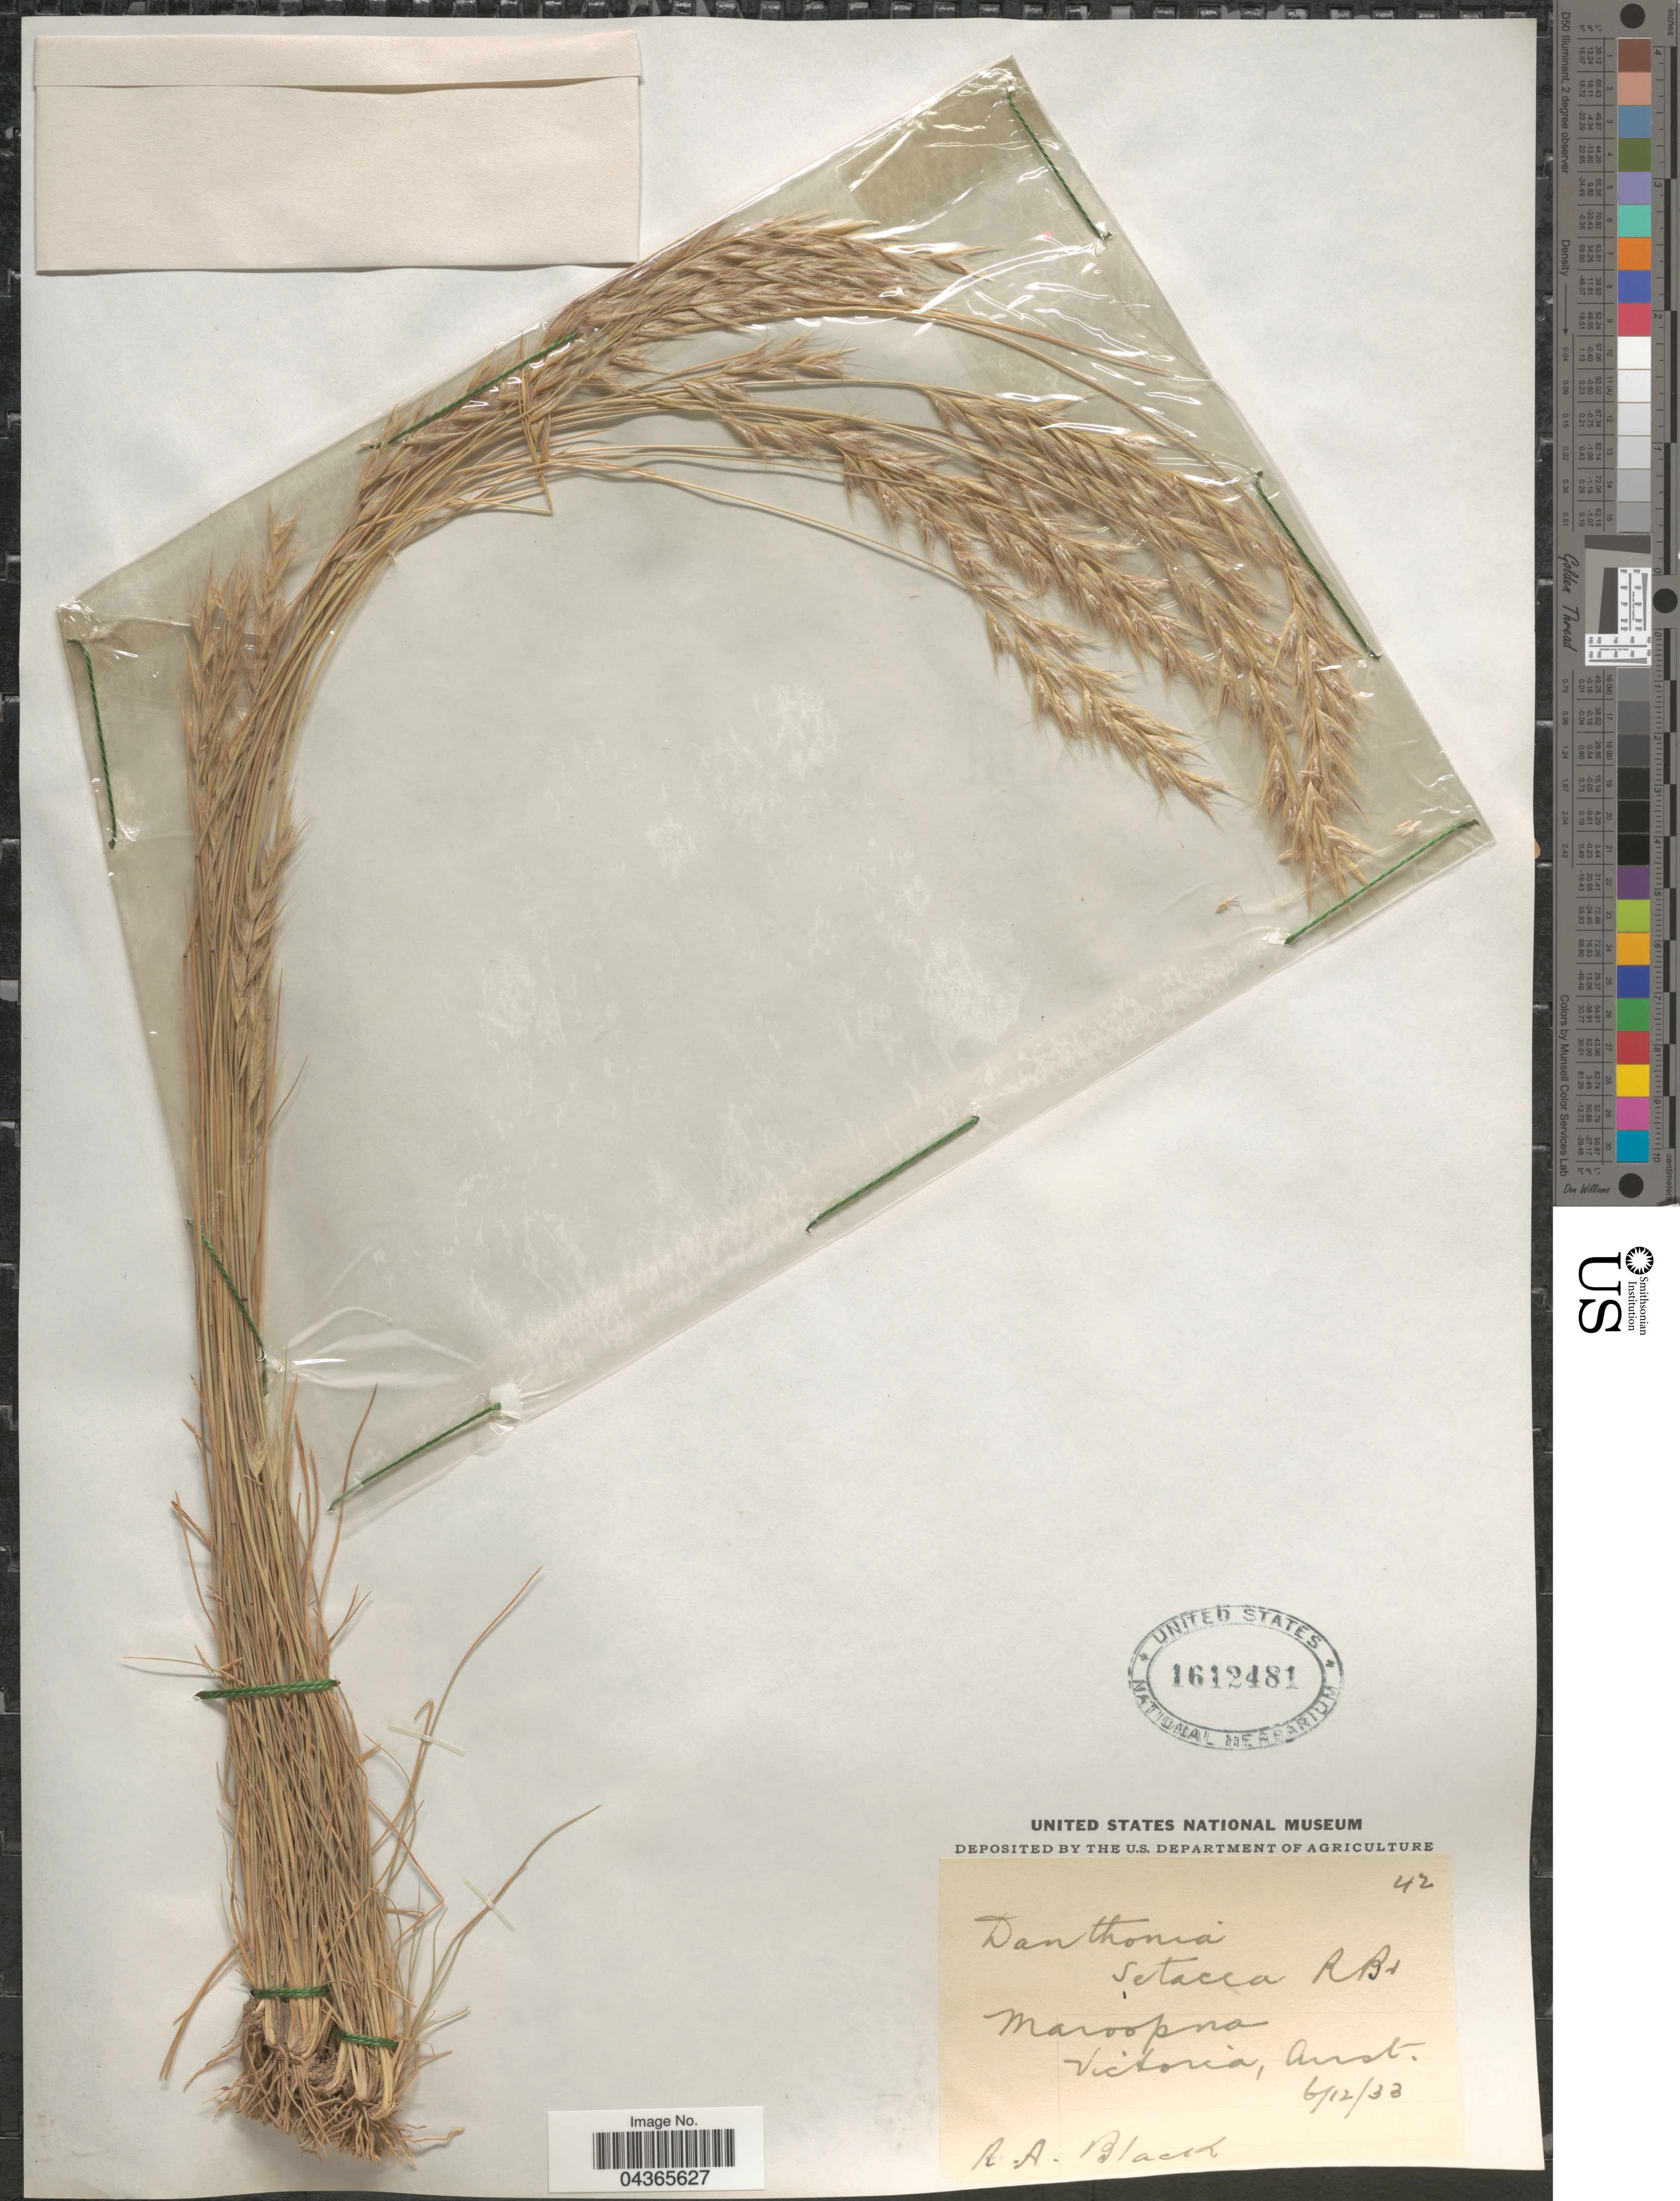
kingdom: Plantae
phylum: Tracheophyta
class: Liliopsida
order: Poales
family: Poaceae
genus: Rytidosperma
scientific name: Rytidosperma setaceum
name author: (R. Br.) Connor & Edgar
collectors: R. A. Black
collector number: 42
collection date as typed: Transcribed d/m/y: 6/12/33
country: Australia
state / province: Victoria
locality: Maroopna, Victoria.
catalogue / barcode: US 1612481